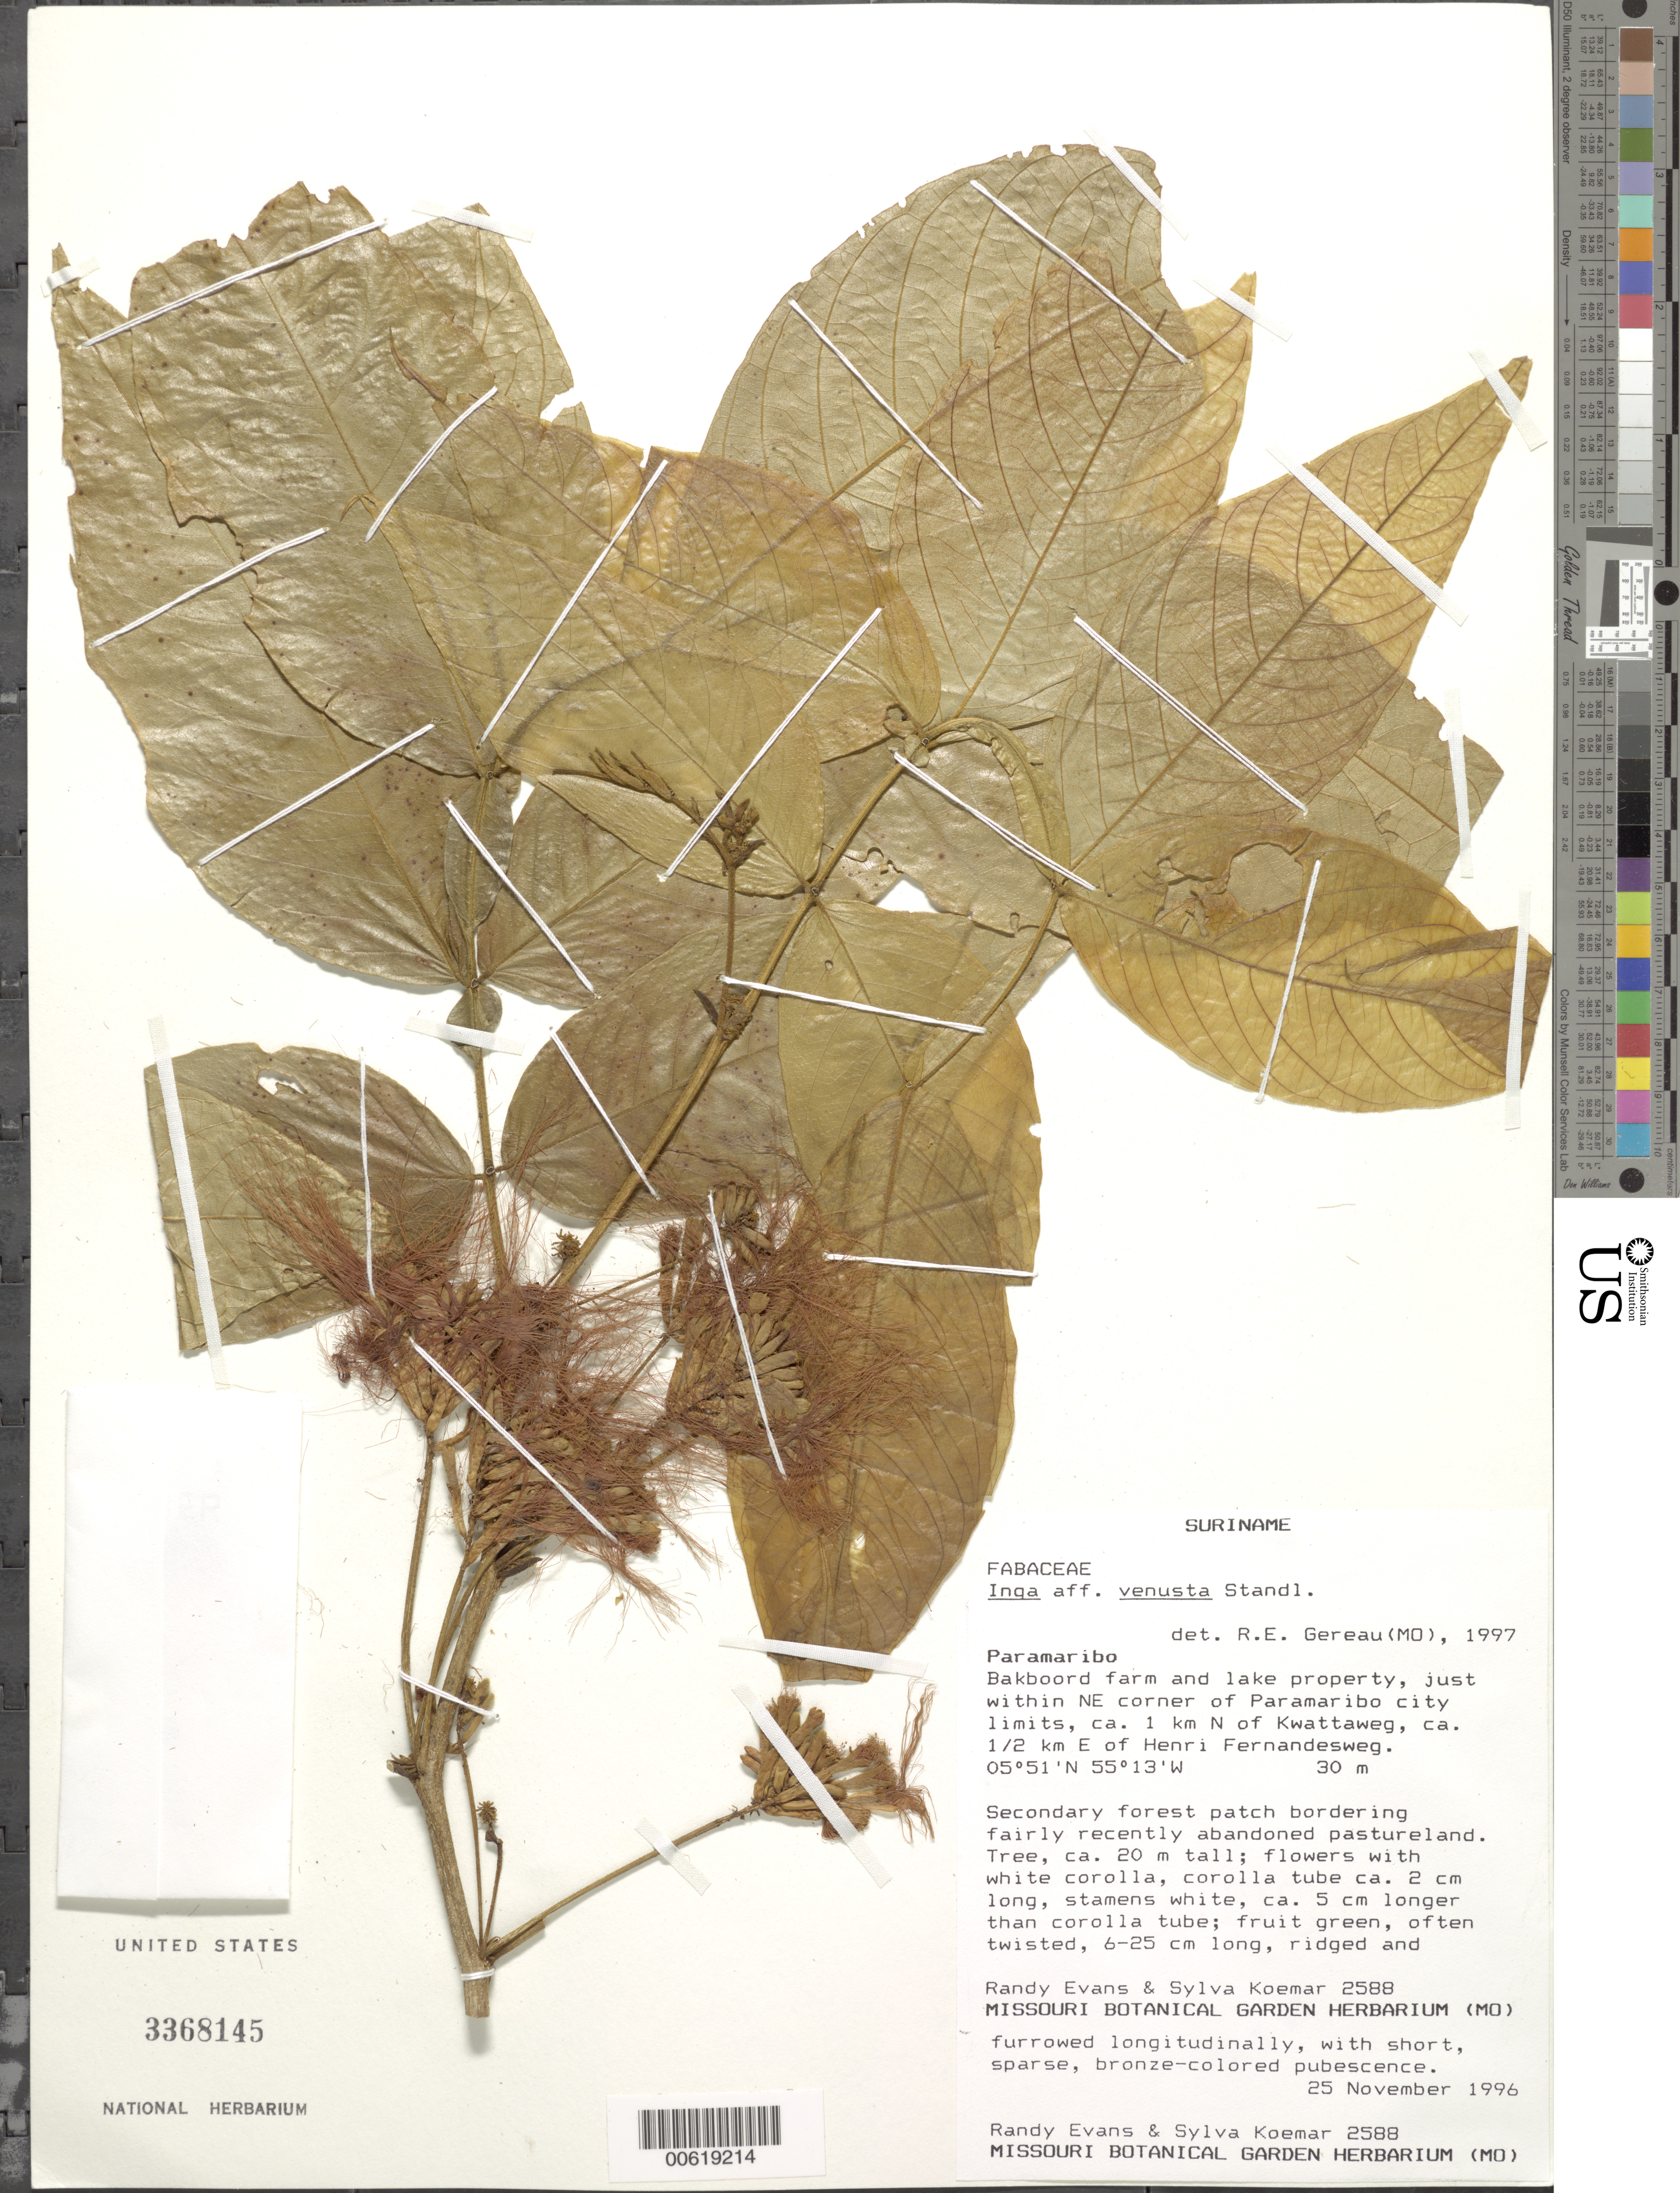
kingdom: Plantae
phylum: Tracheophyta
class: Magnoliopsida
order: Fabales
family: Fabaceae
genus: Inga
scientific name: Inga venusta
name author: Standl.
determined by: Gereau, R. E.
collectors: R. Evans & S. Koemar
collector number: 2588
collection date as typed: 25-Nov-96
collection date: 1996-11-25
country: Suriname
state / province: Paramaribo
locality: Bakboord farm and lake property, just within NE corner of Paramaribo city limits, ca. 1 km N of Kwattaweg, ca 1/2 km E of Henri Fernandesweg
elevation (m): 30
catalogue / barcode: US 3368145